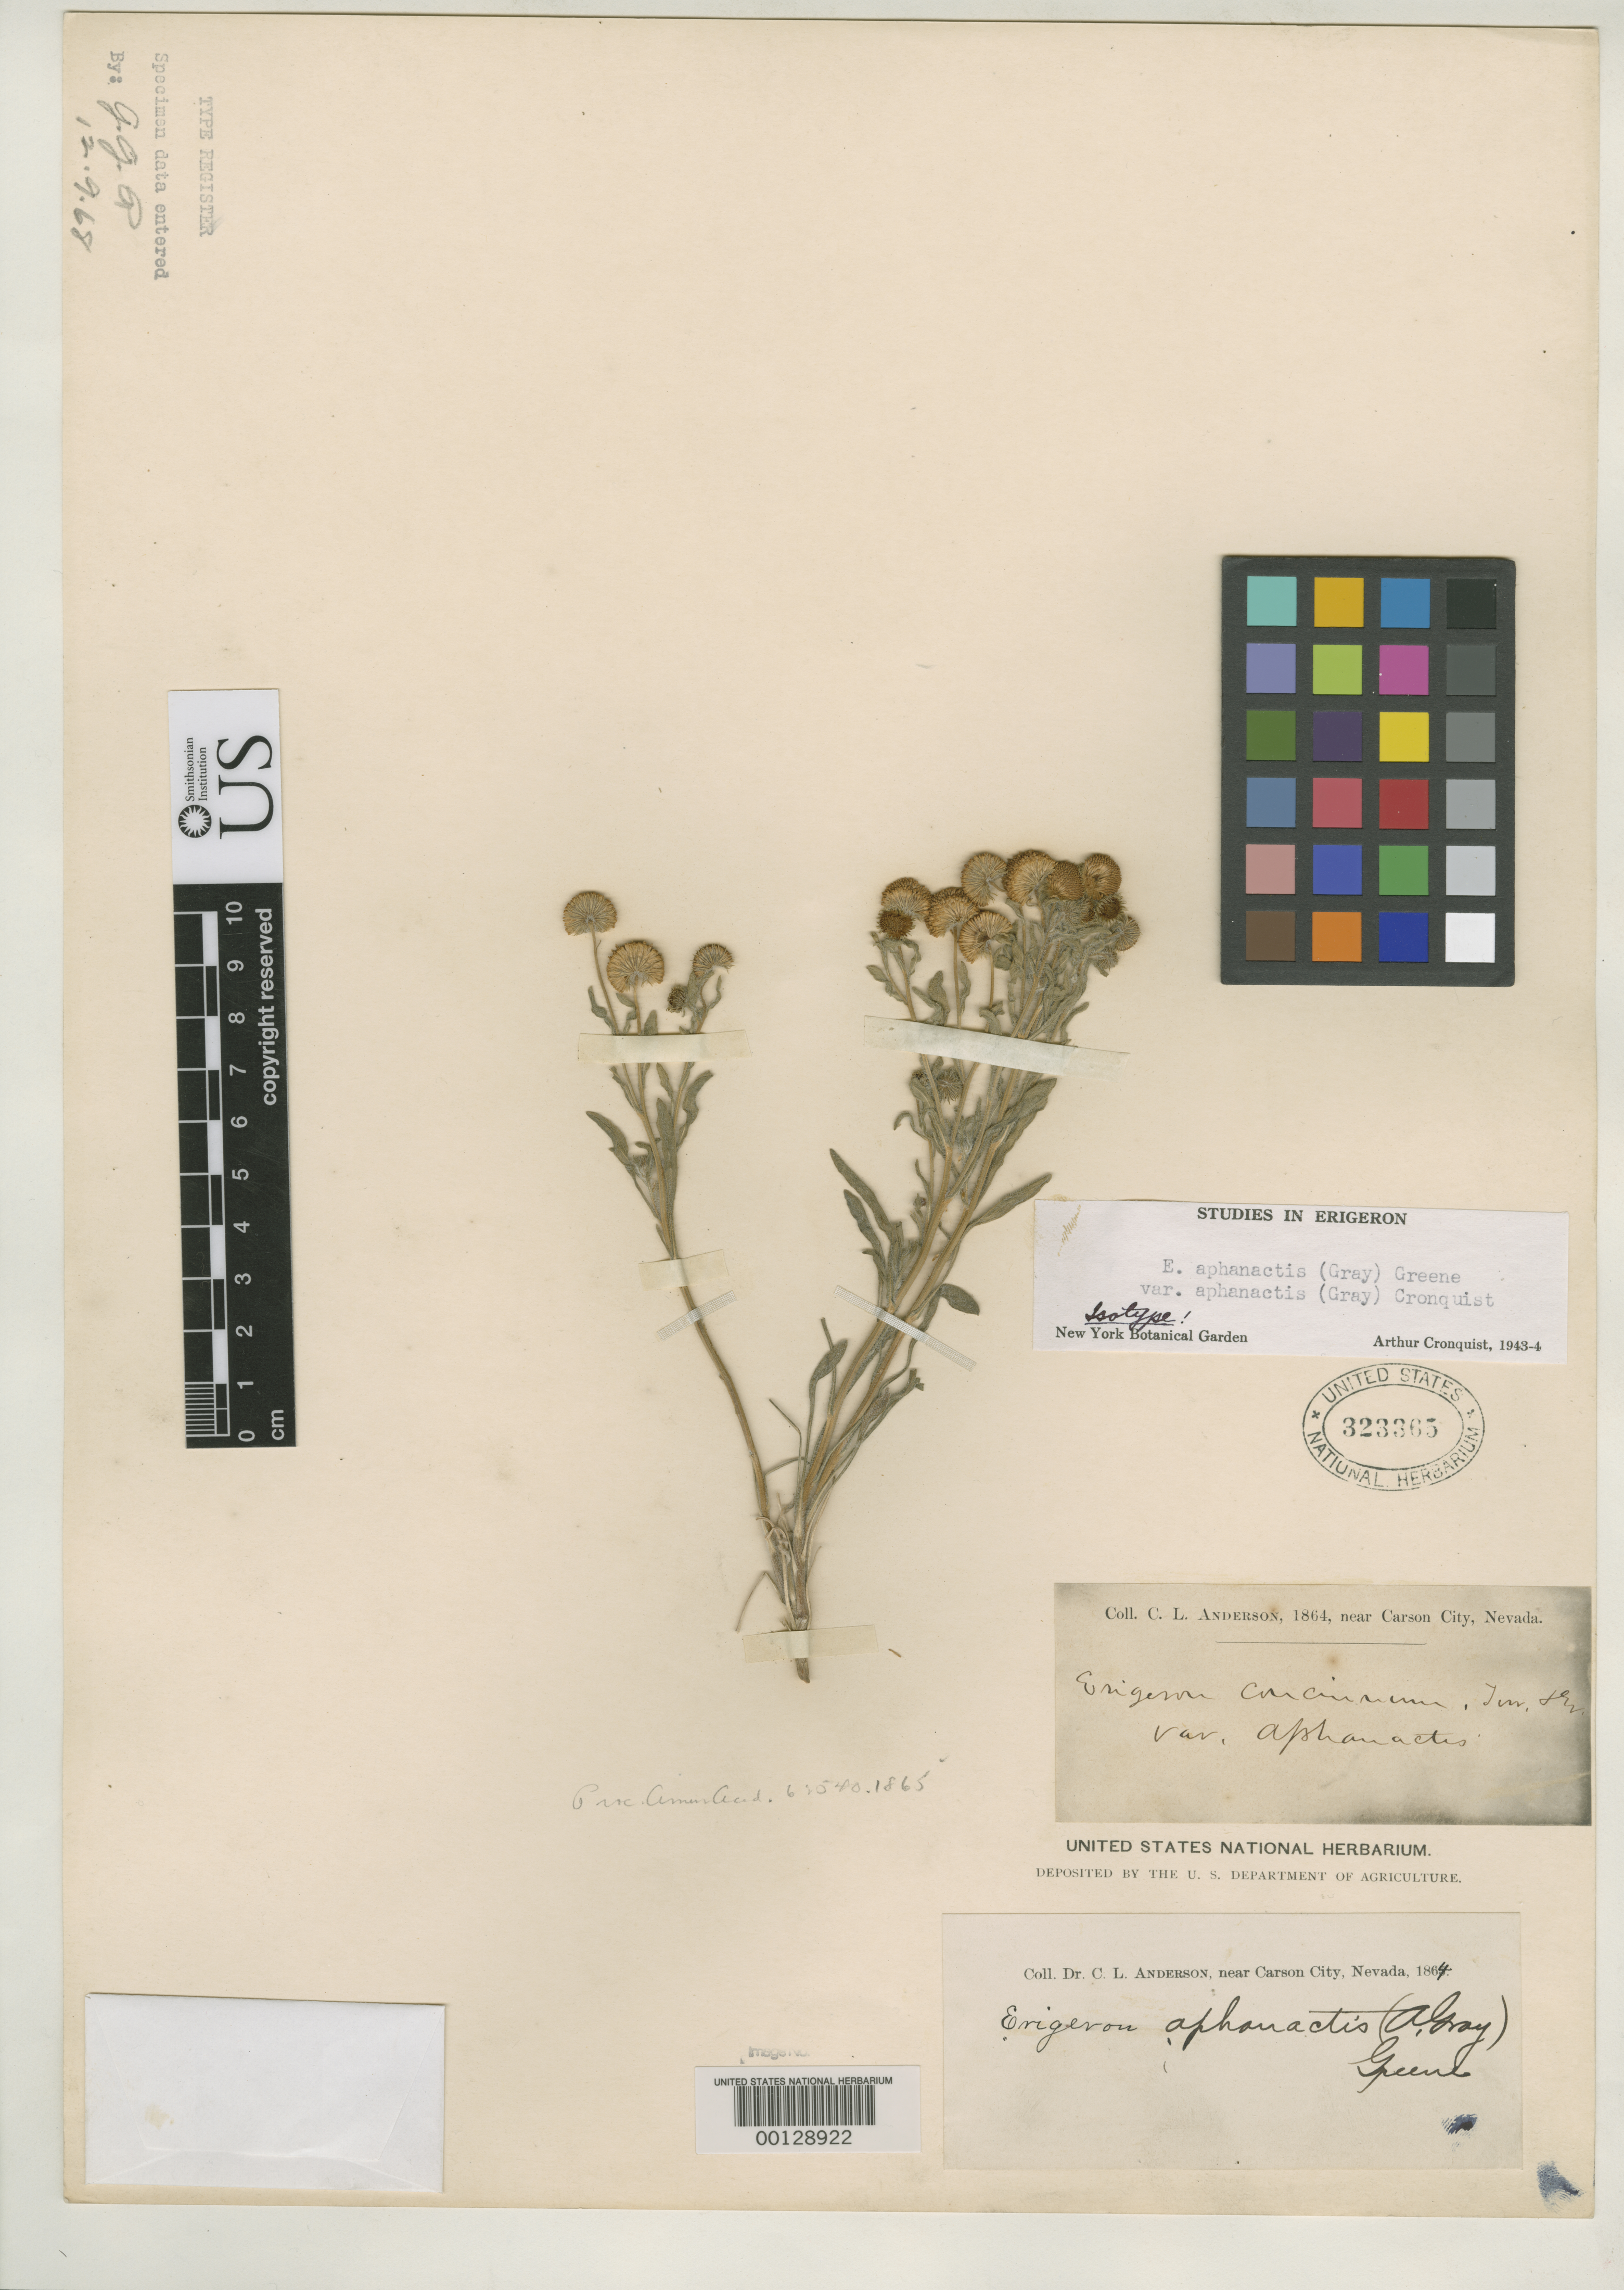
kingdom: Plantae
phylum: Tracheophyta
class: Magnoliopsida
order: Asterales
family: Asteraceae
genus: Erigeron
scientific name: Erigeron concinnus var. aphanactis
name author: A. Gray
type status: Isotype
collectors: C. L. Anderson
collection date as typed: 1864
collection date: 1864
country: United States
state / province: Nevada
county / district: Ormsby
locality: Carson City.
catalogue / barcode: US 323365